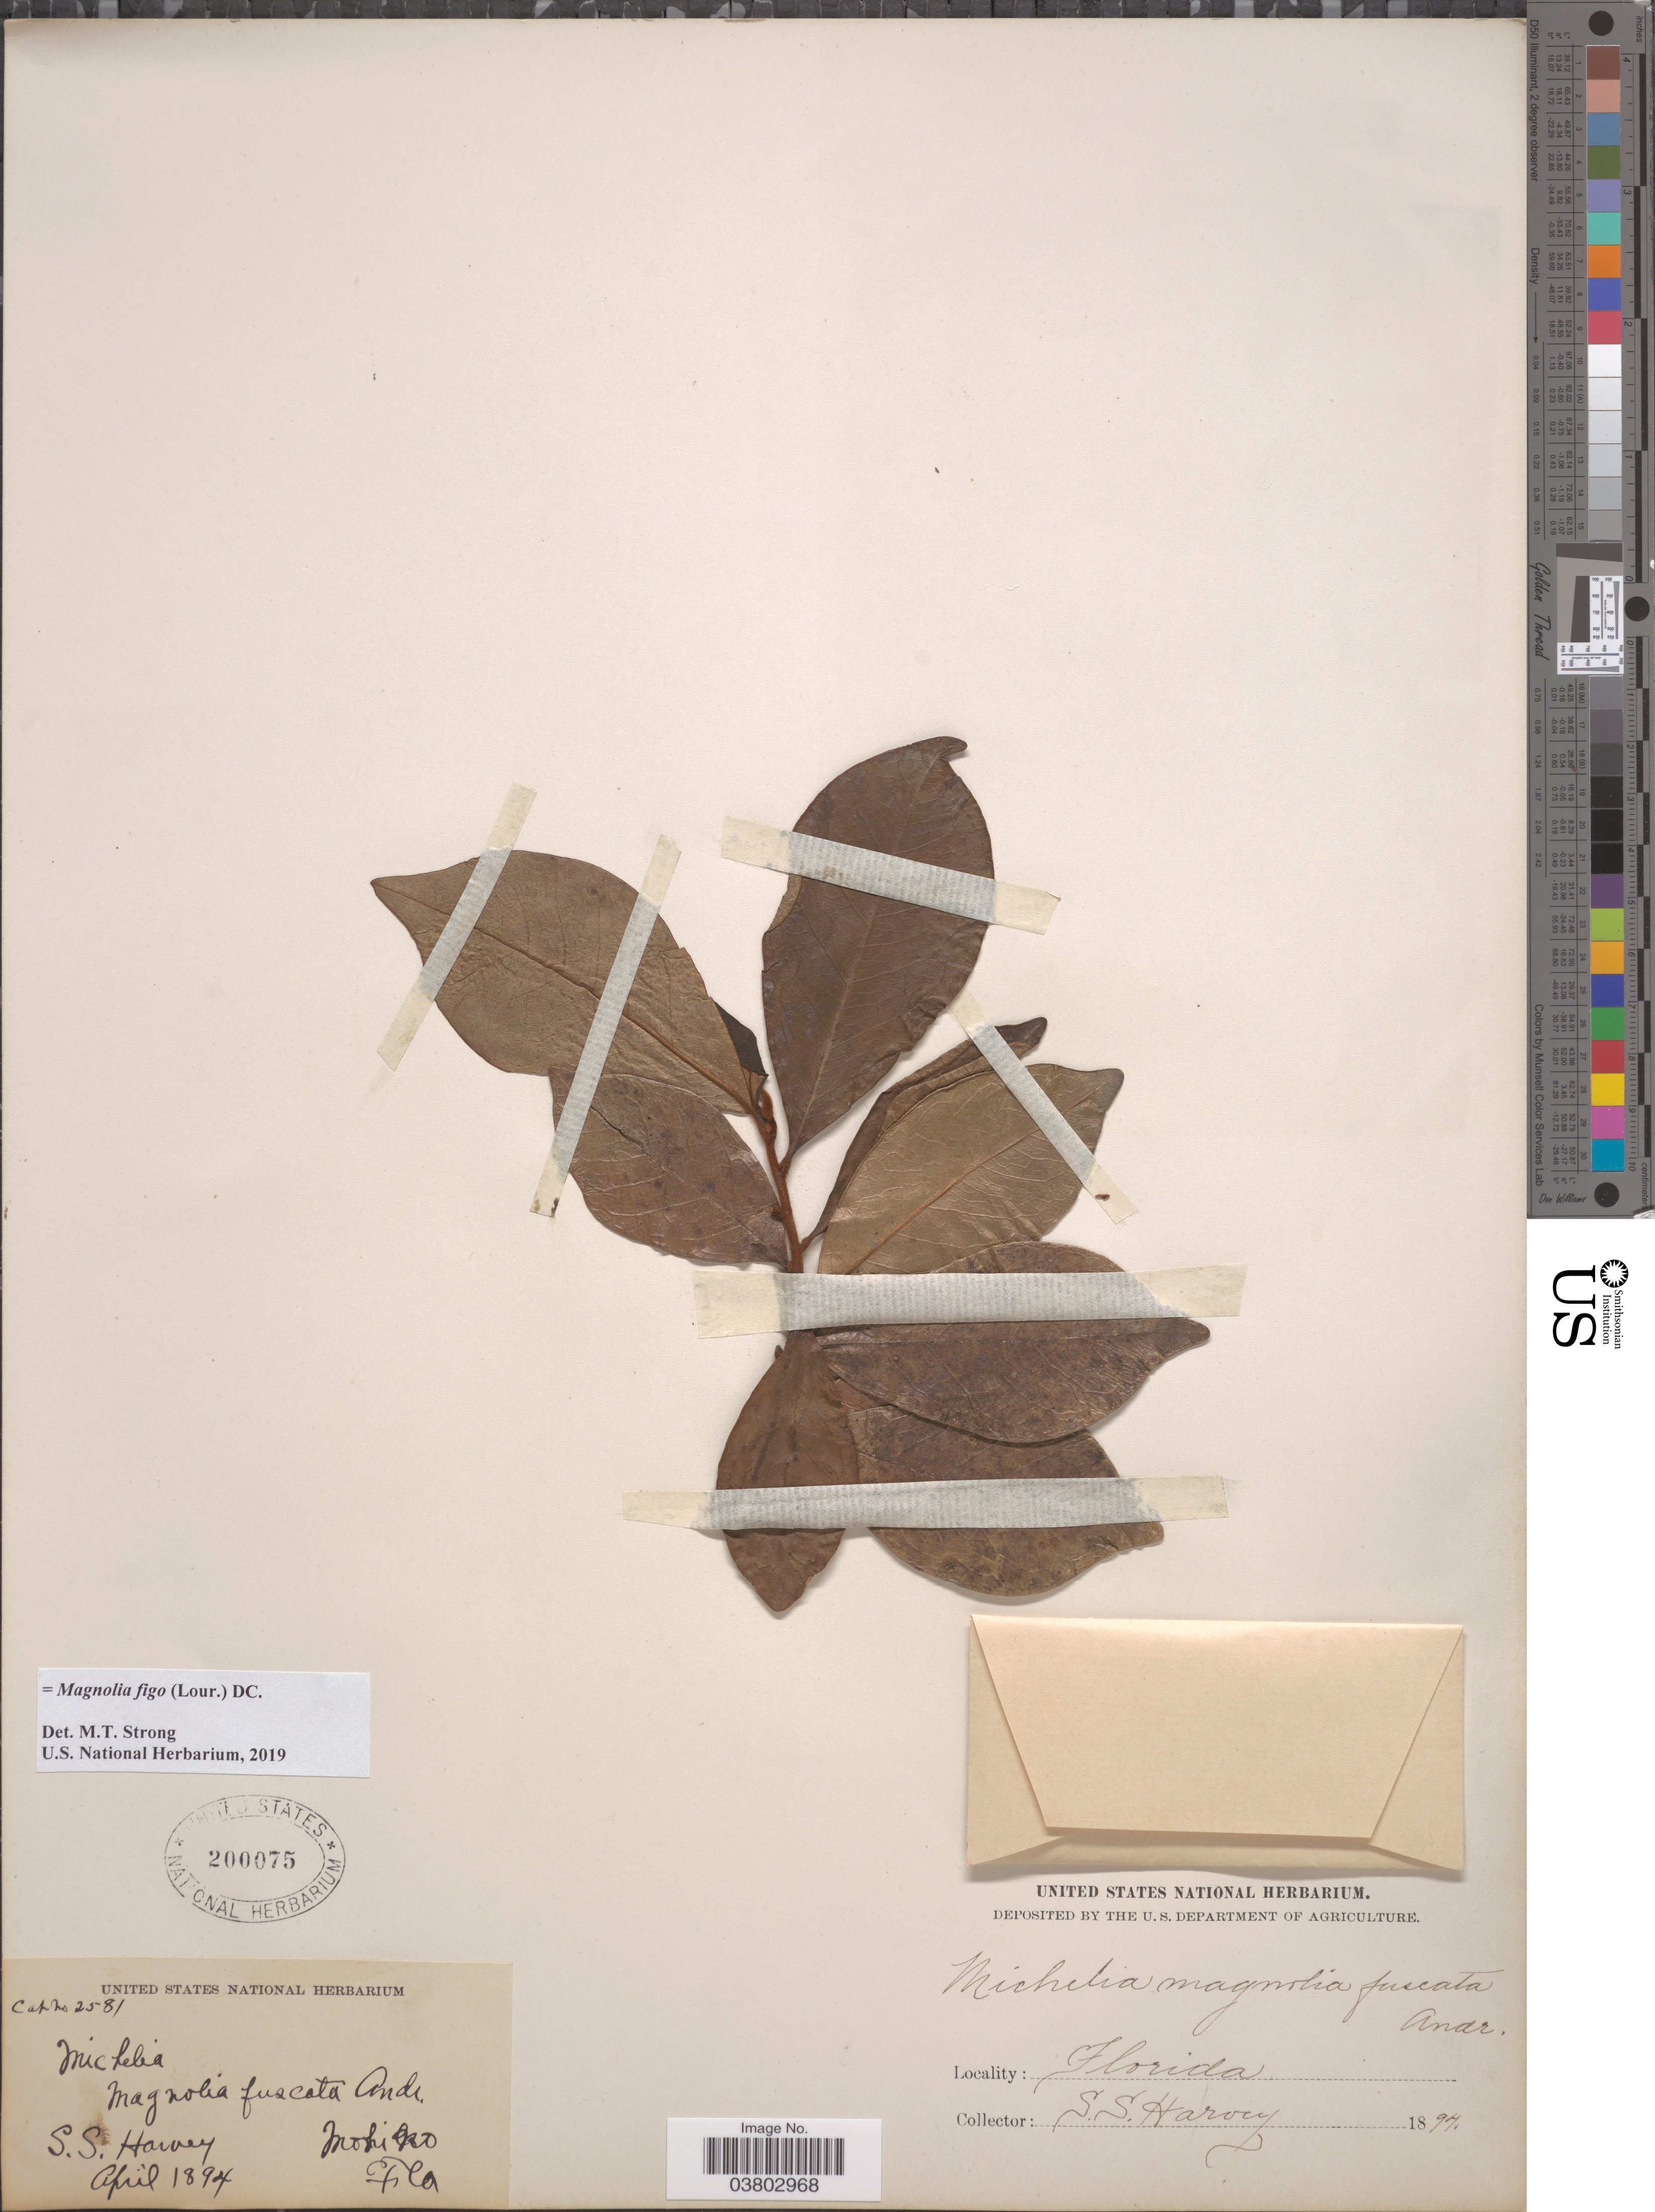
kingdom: Plantae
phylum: Tracheophyta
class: Magnoliopsida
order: Magnoliales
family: Magnoliaceae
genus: Magnolia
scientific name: Magnolia figo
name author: (Lour.) DC.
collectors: S. Harvey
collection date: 1894-04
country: United States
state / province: Florida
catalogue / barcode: US 200075